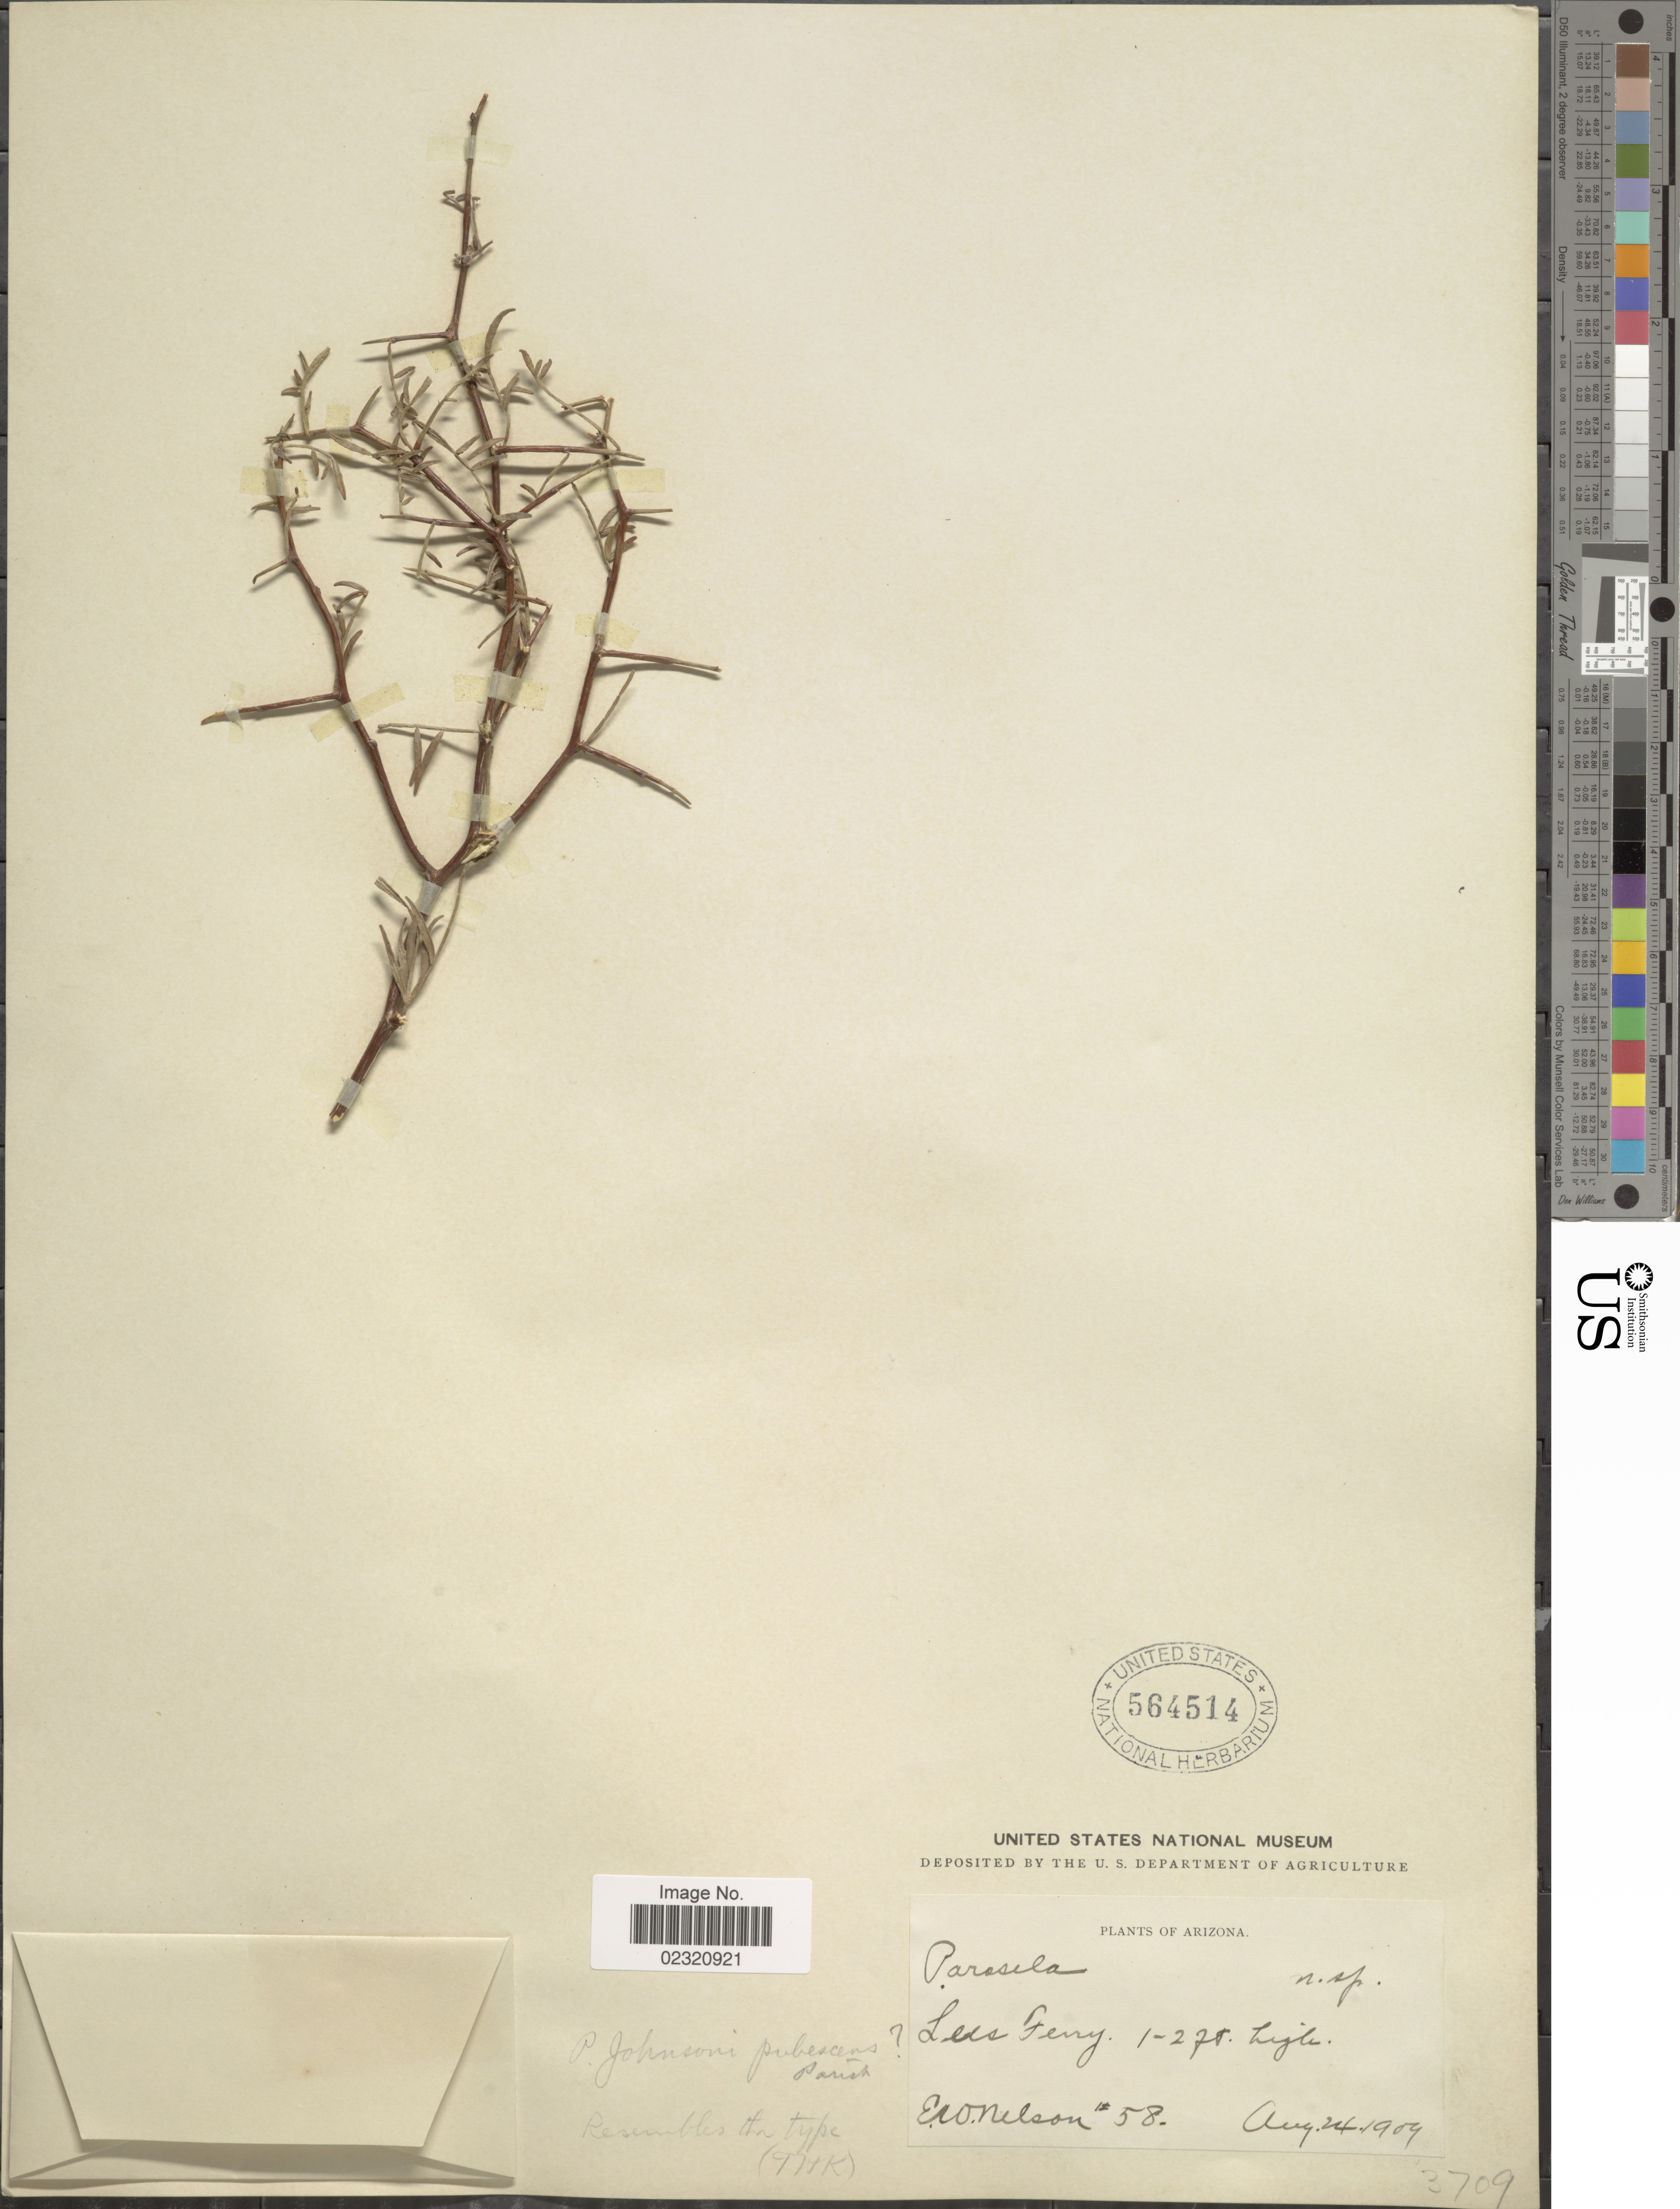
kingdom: Plantae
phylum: Tracheophyta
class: Magnoliopsida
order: Fabales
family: Fabaceae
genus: Psorothamnus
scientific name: Psorothamnus sp.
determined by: Strong, M. T., (US), Smithsonian Institution - National Museum of Natural History (UNITED STATES)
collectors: E. W. Nelson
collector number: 58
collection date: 1909-08-24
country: United States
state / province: Arizona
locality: Lees Ferry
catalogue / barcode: US 564514